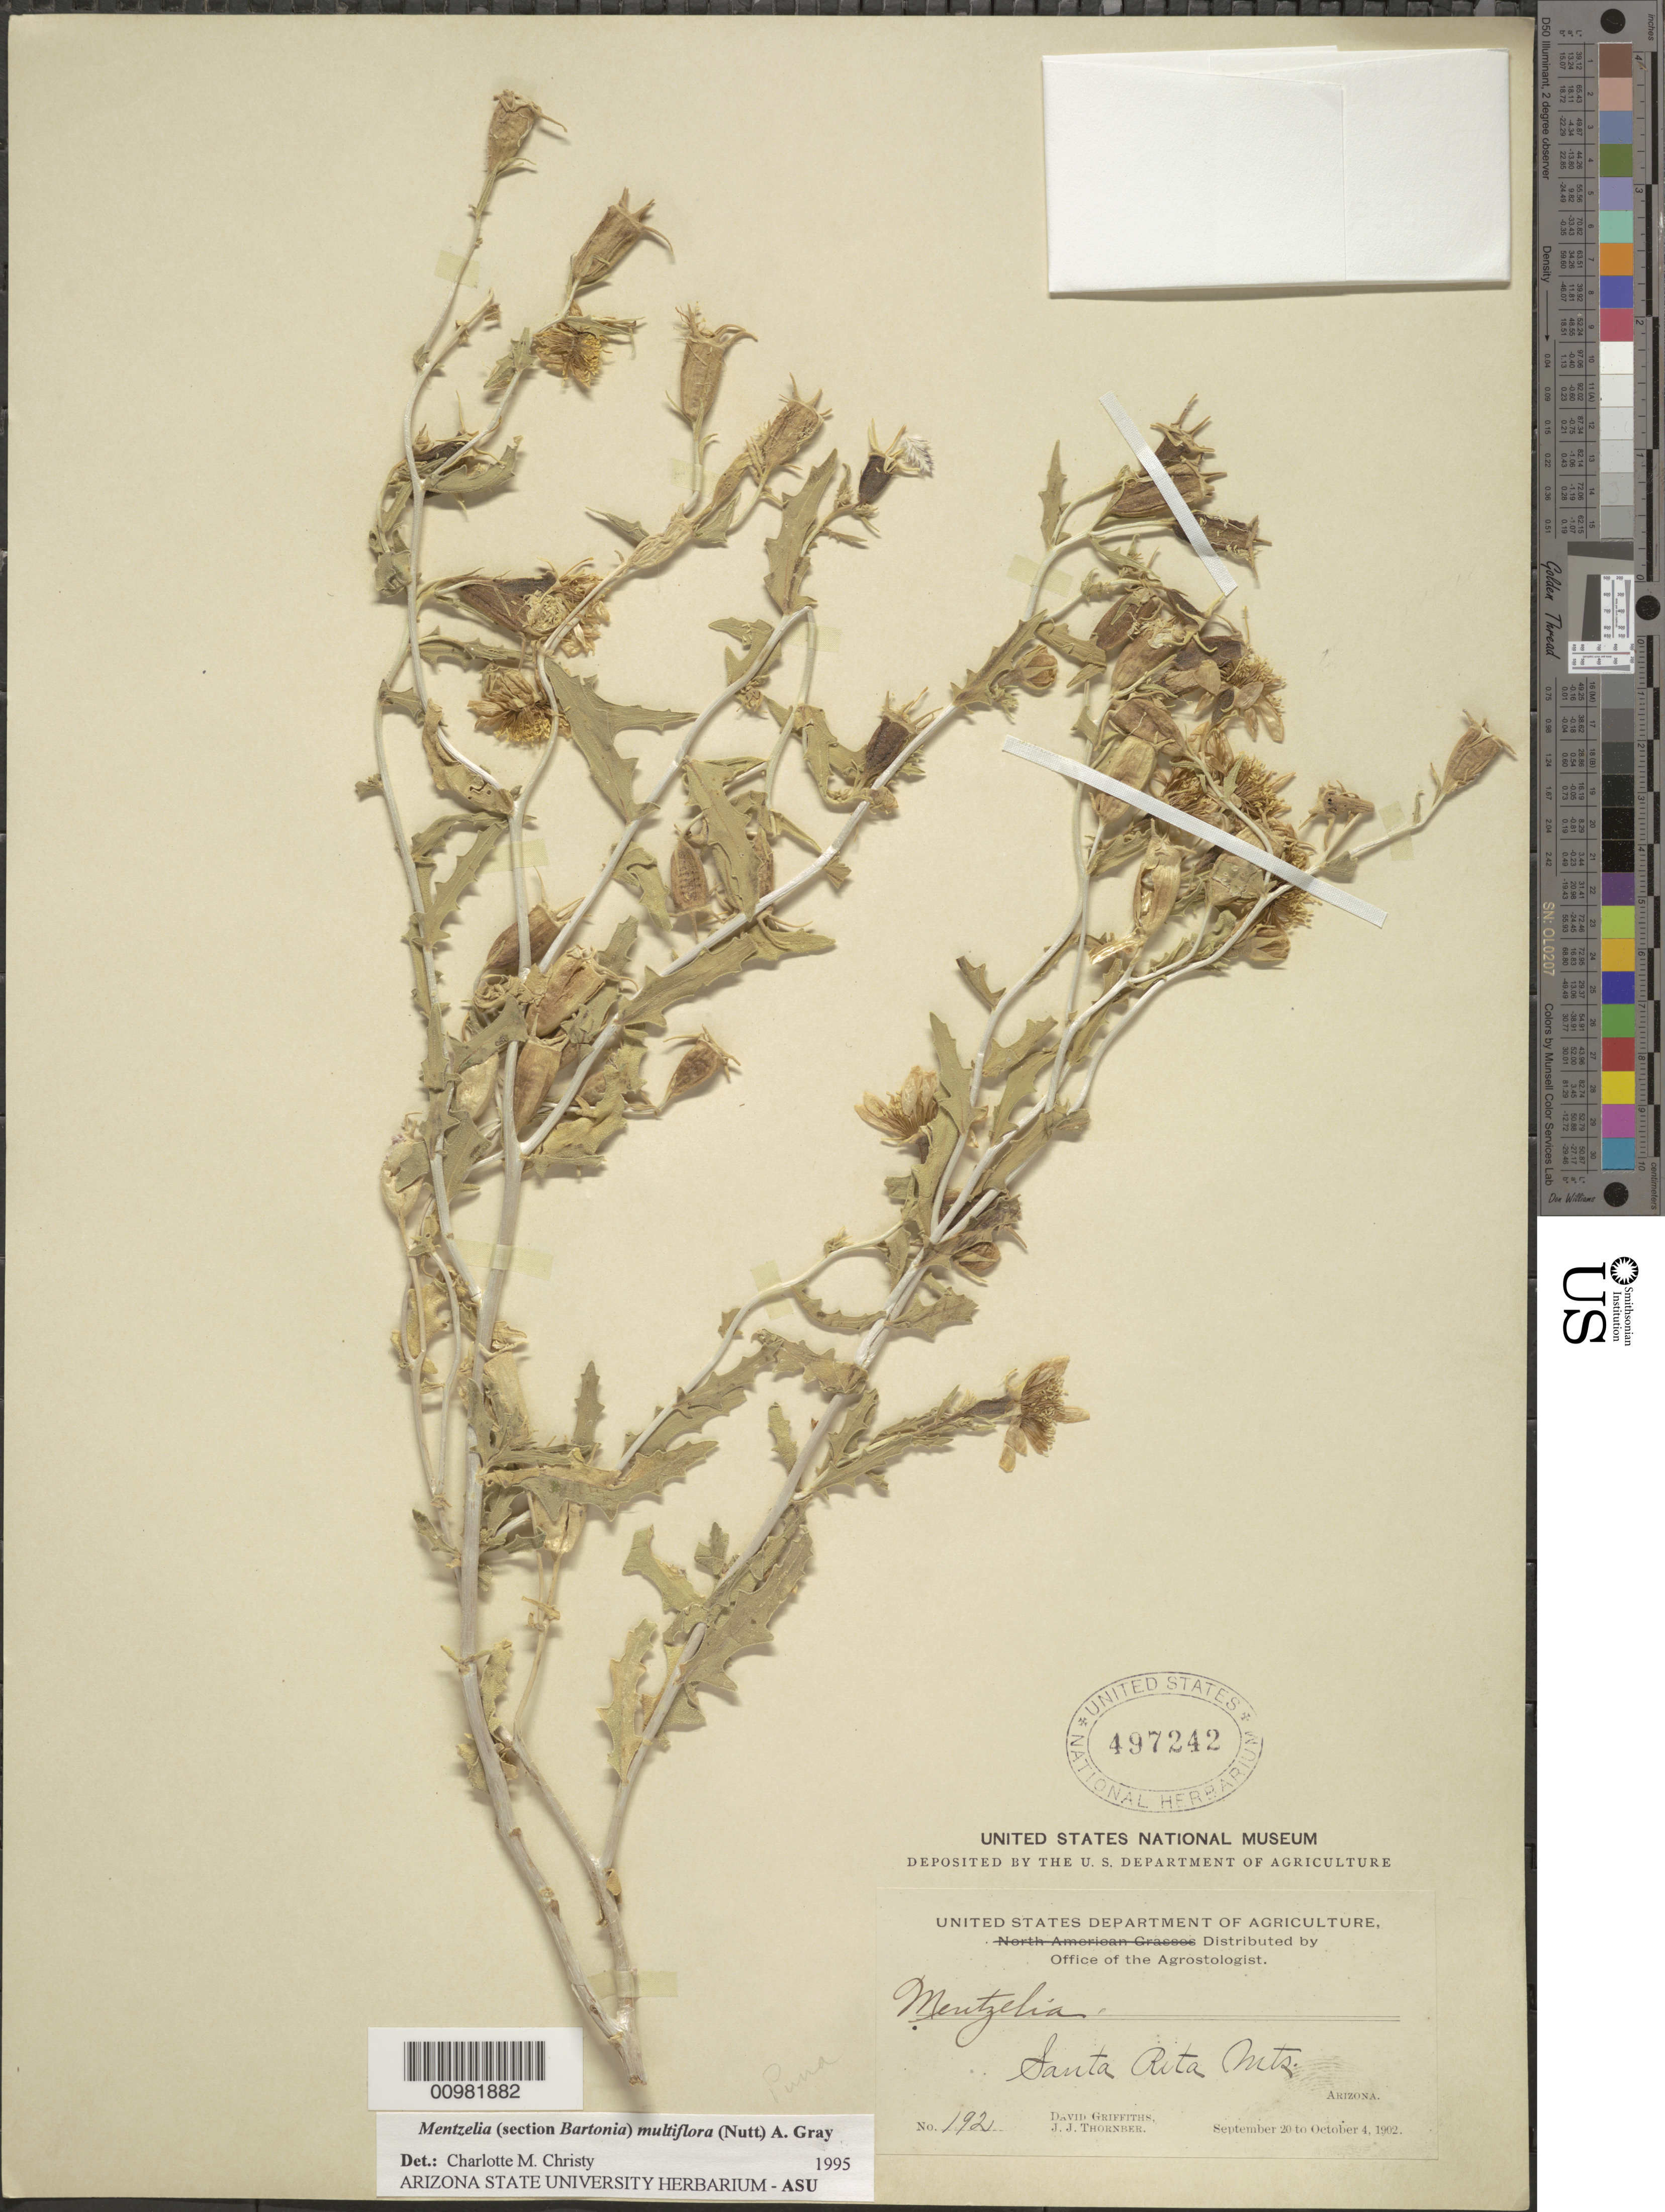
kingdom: Plantae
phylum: Tracheophyta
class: Magnoliopsida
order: Cornales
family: Loasaceae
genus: Mentzelia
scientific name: Mentzelia multiflora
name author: (Nutt.) A. Gray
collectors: D. Griffiths & J. Thornber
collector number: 192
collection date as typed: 20 Sep 1902 to 04 Oct 1902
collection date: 1902-09-20/1902-10-04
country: United States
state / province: Arizona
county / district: Santa Cruz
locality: Santa Rita Mts.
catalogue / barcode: US 497242